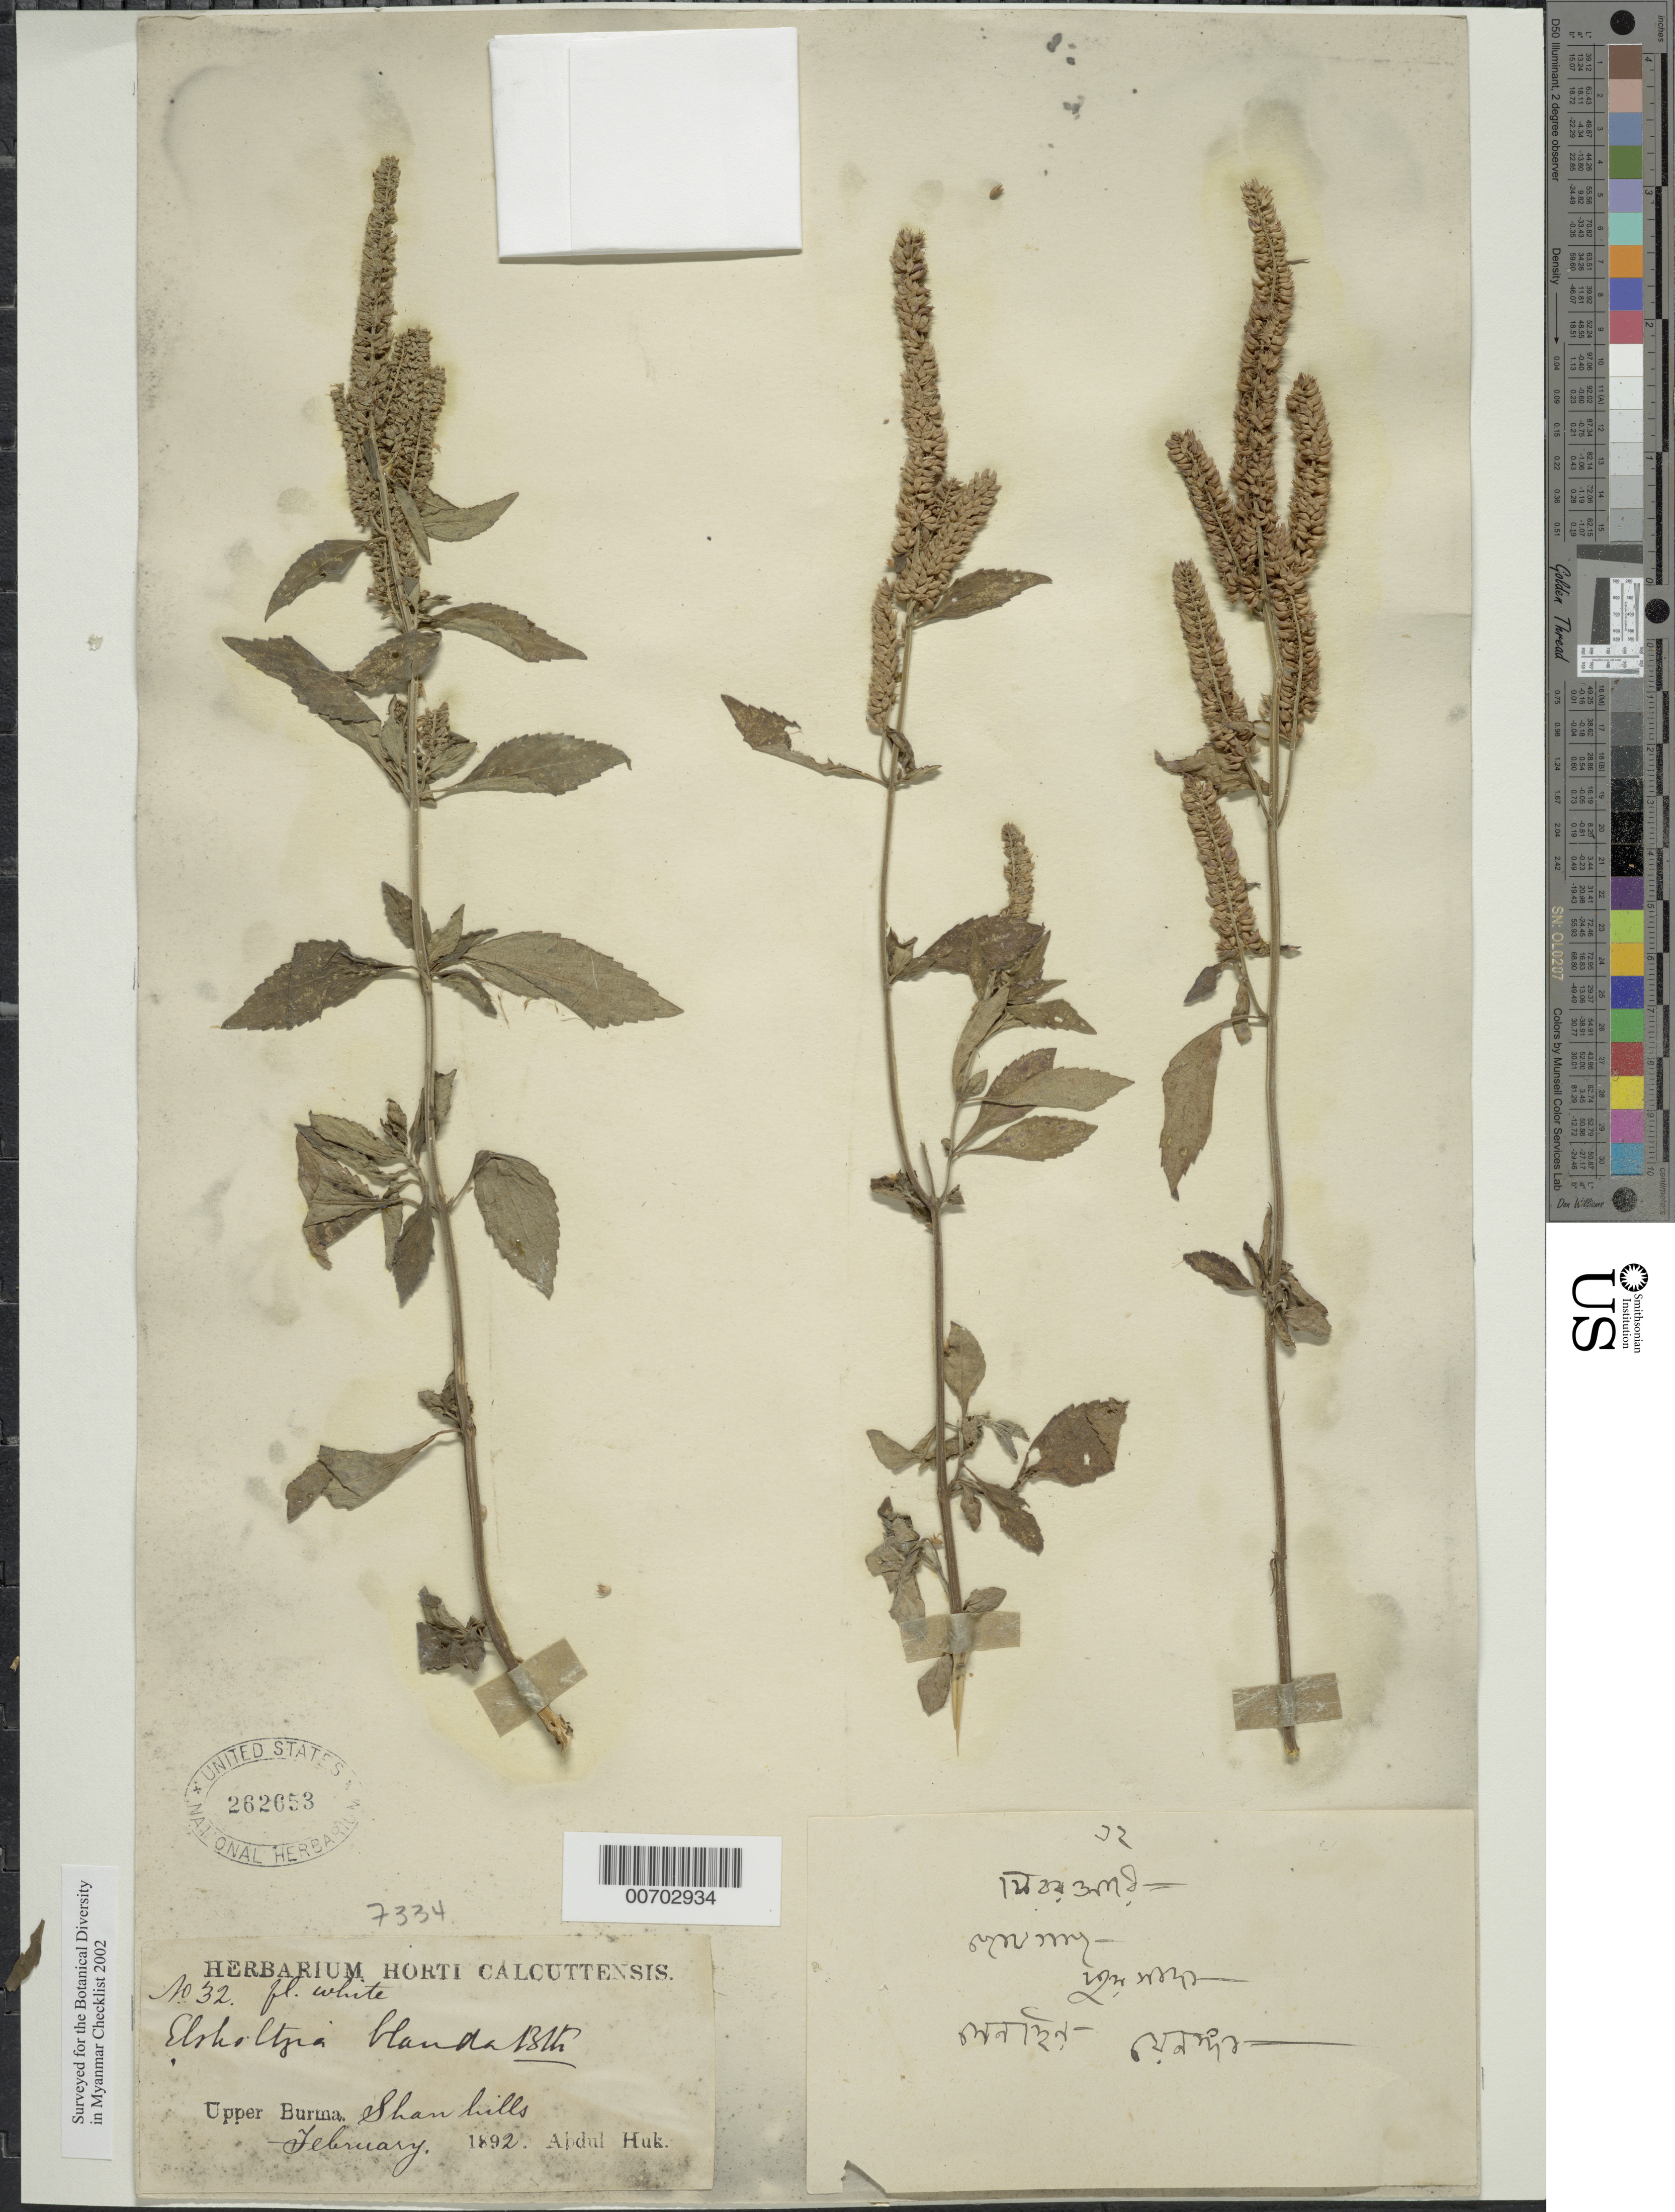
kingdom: Plantae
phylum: Tracheophyta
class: Magnoliopsida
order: Lamiales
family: Lamiaceae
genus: Elsholtzia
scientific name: Elsholtzia blanda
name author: (Benth.) Benth.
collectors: A. Huk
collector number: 32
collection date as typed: Feb 1892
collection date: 1892-02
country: Myanmar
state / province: Shan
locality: Shan Hills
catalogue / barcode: US 262653